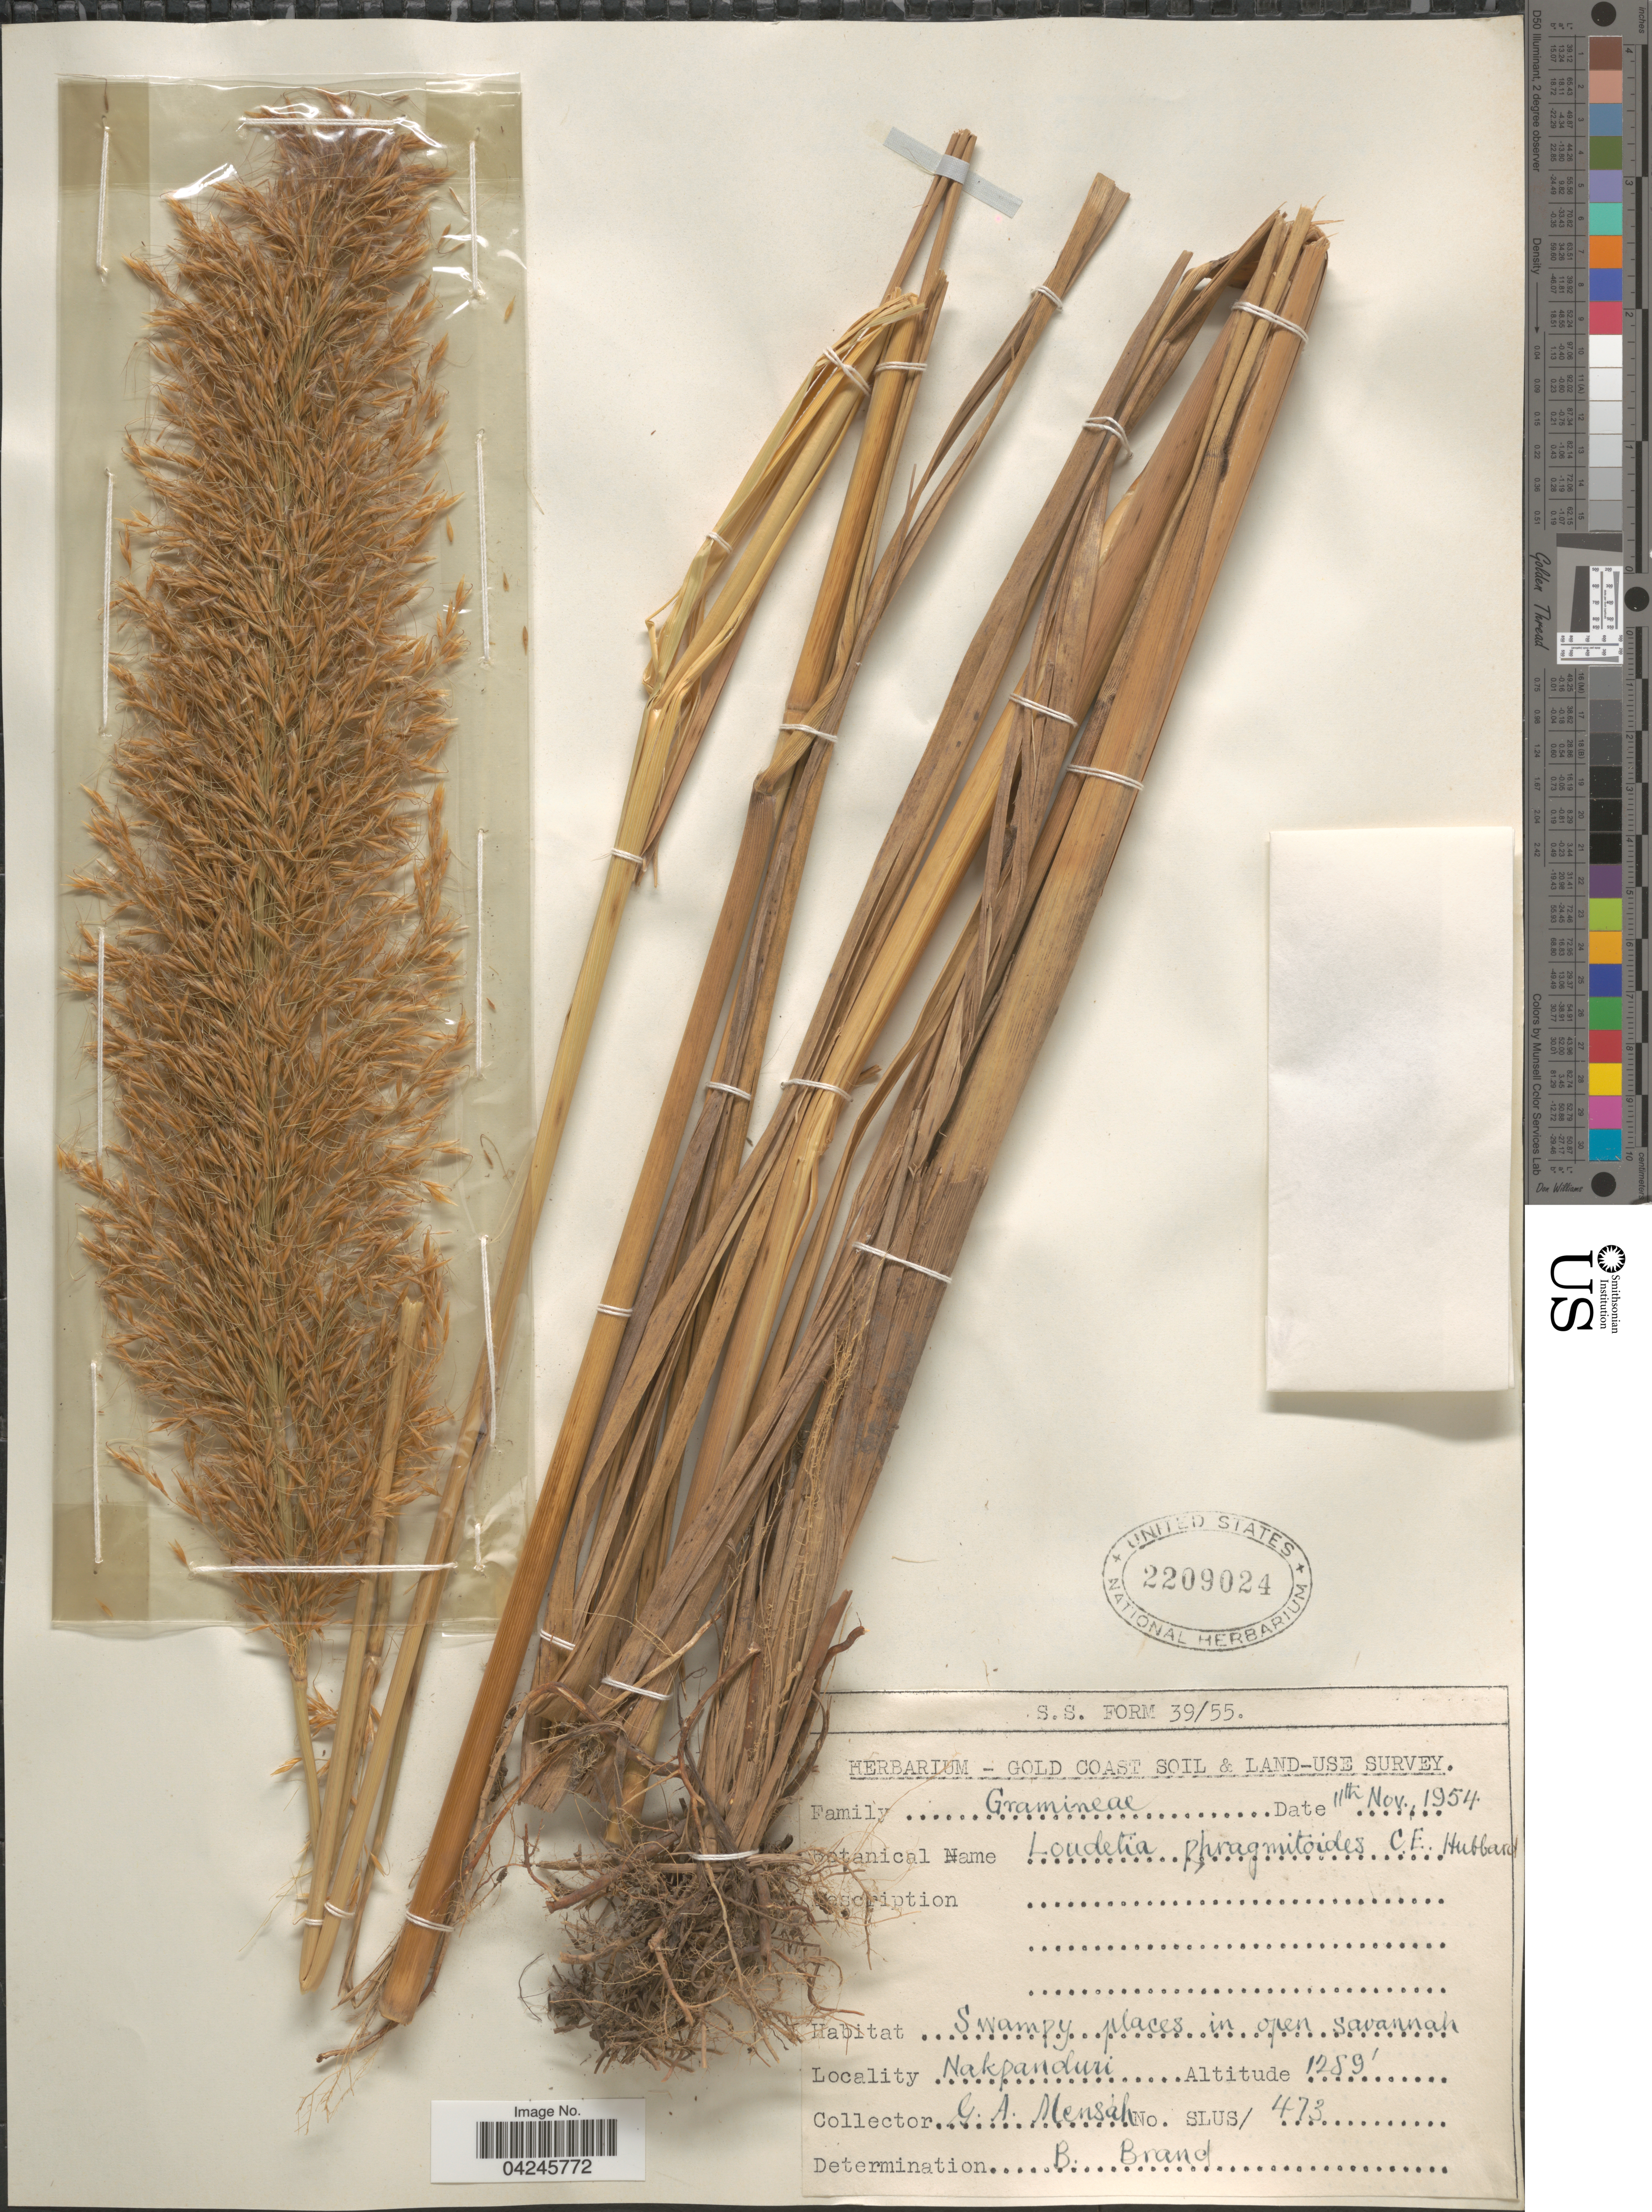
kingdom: Plantae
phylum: Tracheophyta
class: Liliopsida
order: Poales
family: Poaceae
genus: Loudetia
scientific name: Loudetia phragmitoides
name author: (Peter) C.E. Hubb.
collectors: G. Mensah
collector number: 473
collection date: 1954-11-11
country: Ghana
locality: Gold Coast Soil & Land-use Survey. Swampy places in open savannah. Nakpanduri.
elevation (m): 393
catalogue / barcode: US 2209024